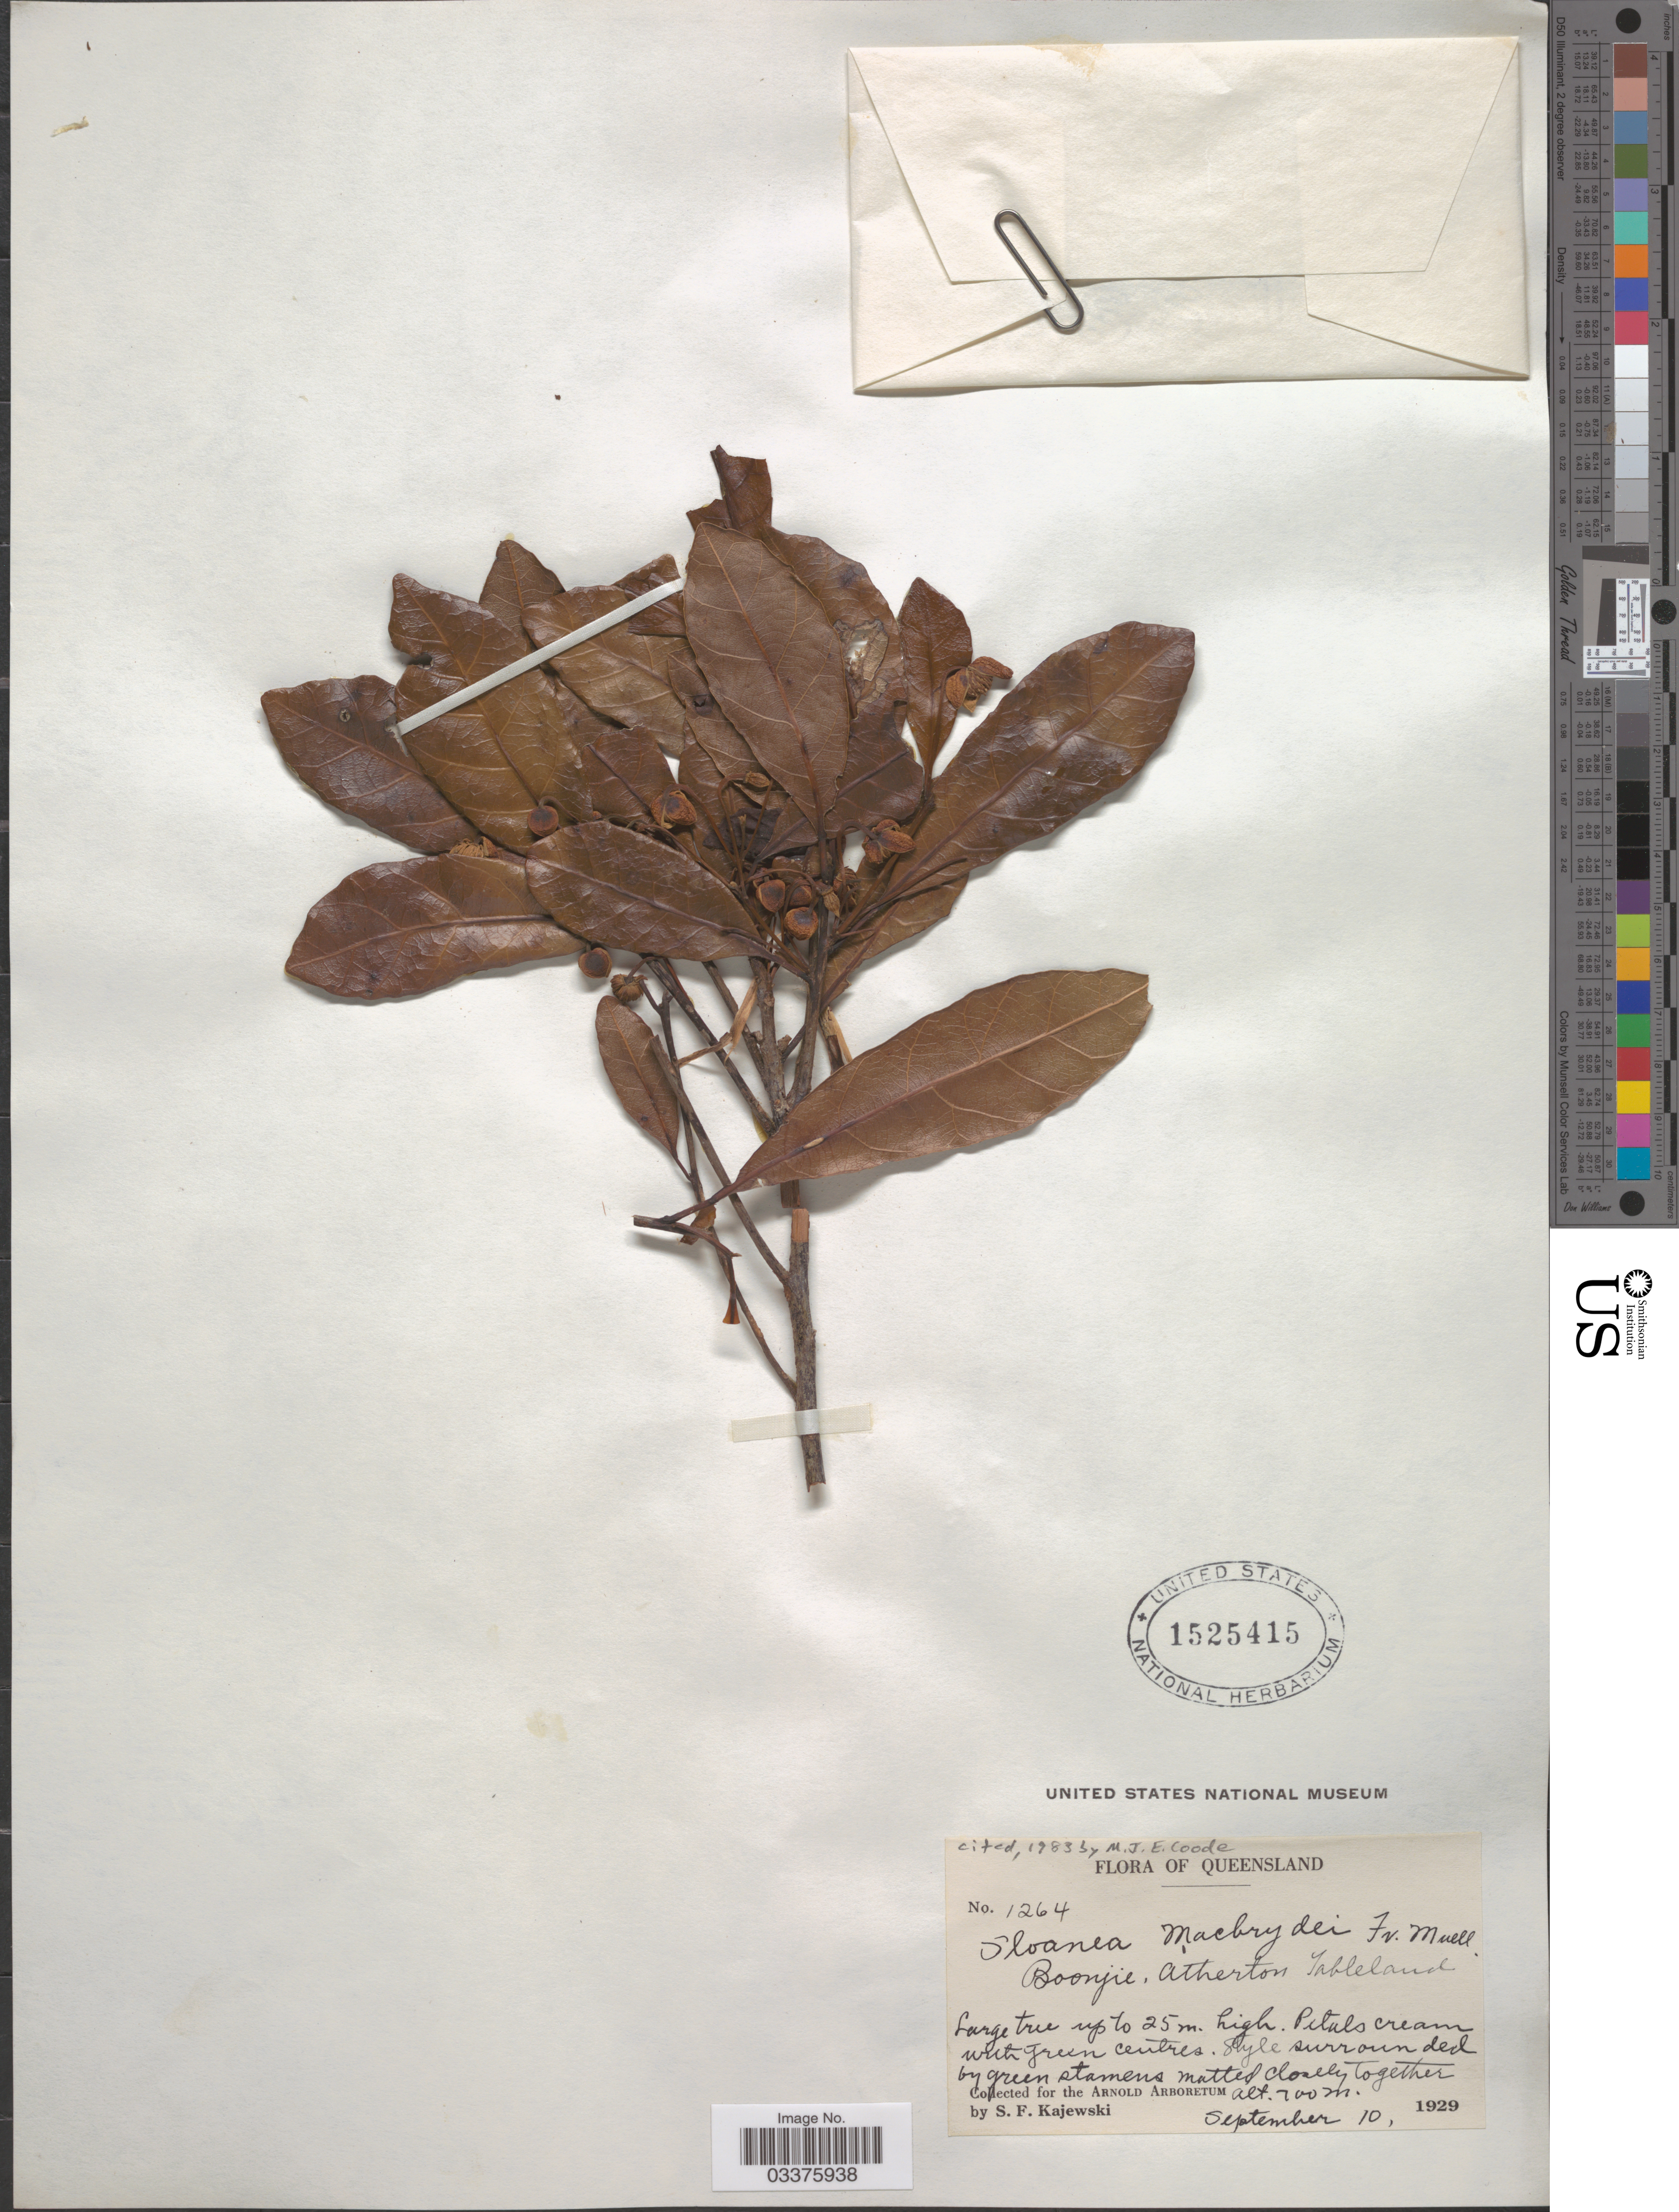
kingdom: Plantae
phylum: Tracheophyta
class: Magnoliopsida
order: Oxalidales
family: Elaeocarpaceae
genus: Sloanea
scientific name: Sloanea macbrydei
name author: F. Muell.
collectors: S. Kajewski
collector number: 1264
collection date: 1929-09-10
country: Australia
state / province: Queensland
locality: Boonyie, Atherton Tableland [unsure placement]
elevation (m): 700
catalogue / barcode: US 1525415